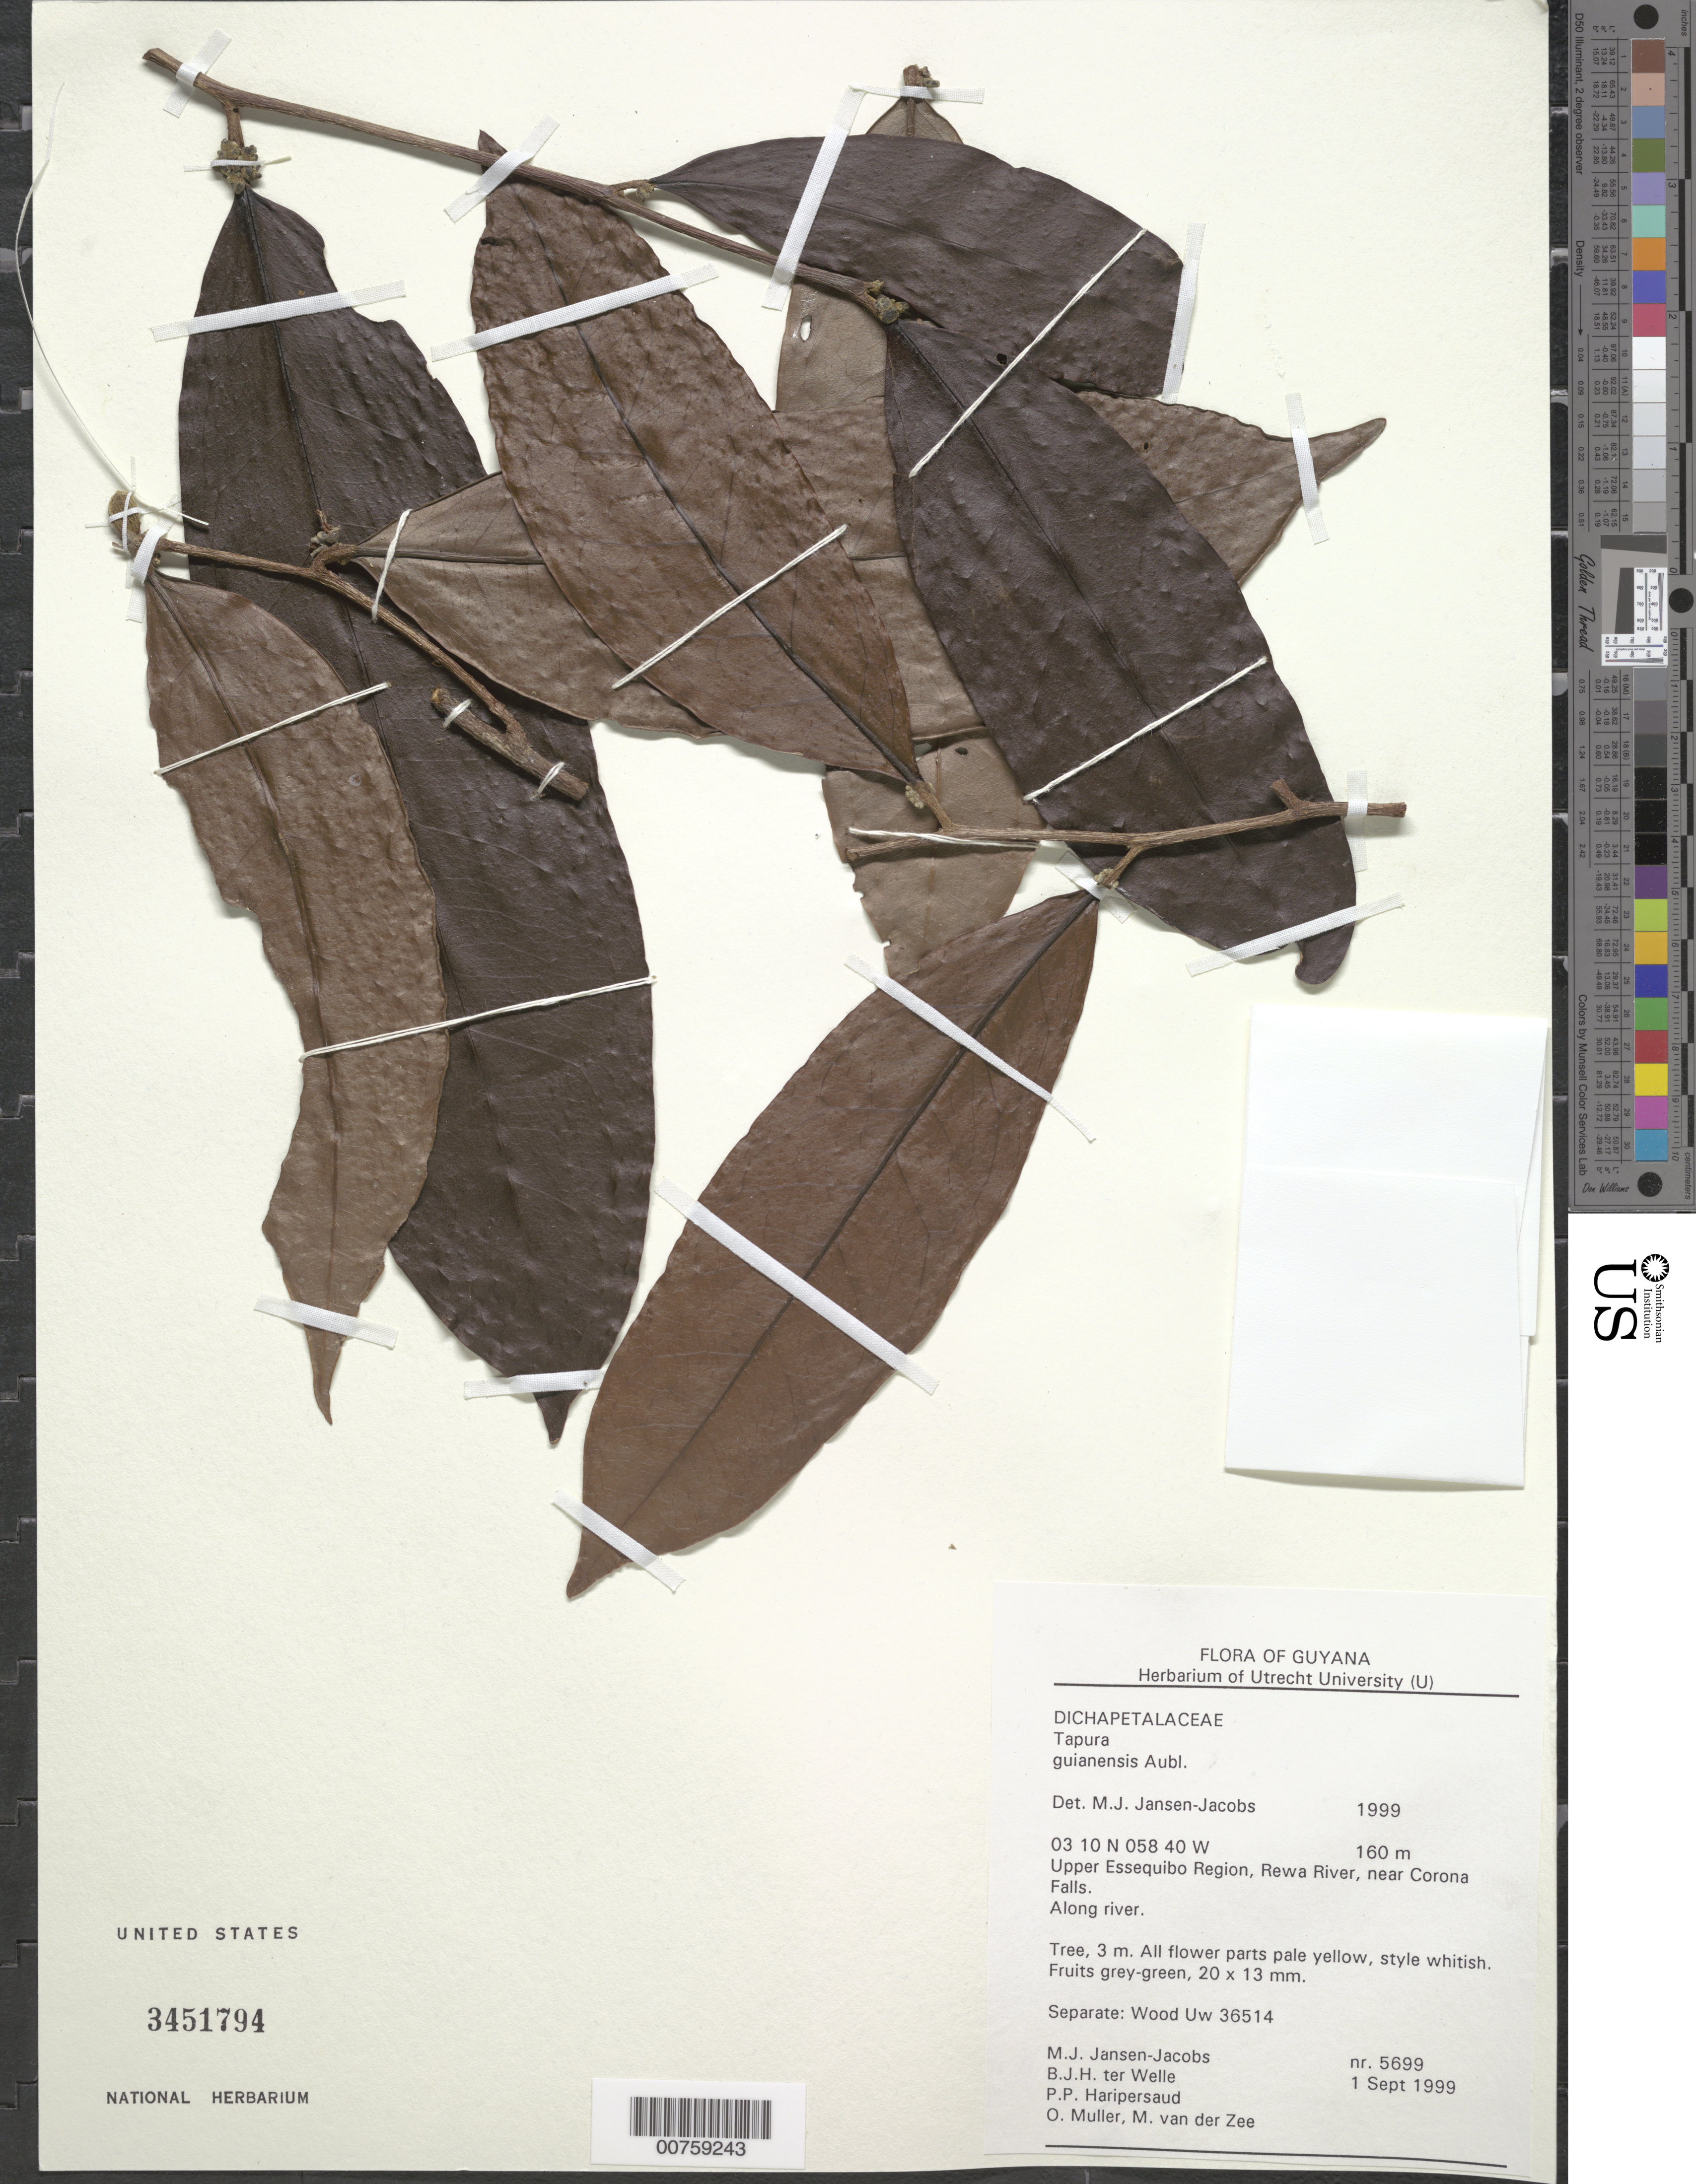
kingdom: Plantae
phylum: Tracheophyta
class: Magnoliopsida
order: Malpighiales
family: Dichapetalaceae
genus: Tapura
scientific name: Tapura guianensis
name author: Aubl.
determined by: Jansen-Jacobs, M. J., (U), Nationaal Herbarium Nederland, Utrecht University branch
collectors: M. J. Jansen-Jacobs, B. Welle, P. Haripersaud, O. Muller & M. van der Zee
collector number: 5699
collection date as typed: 1-Sep-99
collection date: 1999-09-01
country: Guyana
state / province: U. Takutu-U. Essequibo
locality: Rewa River, near Corona Falls, Upper Essequibo Region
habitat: Along river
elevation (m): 160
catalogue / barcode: US 3451794